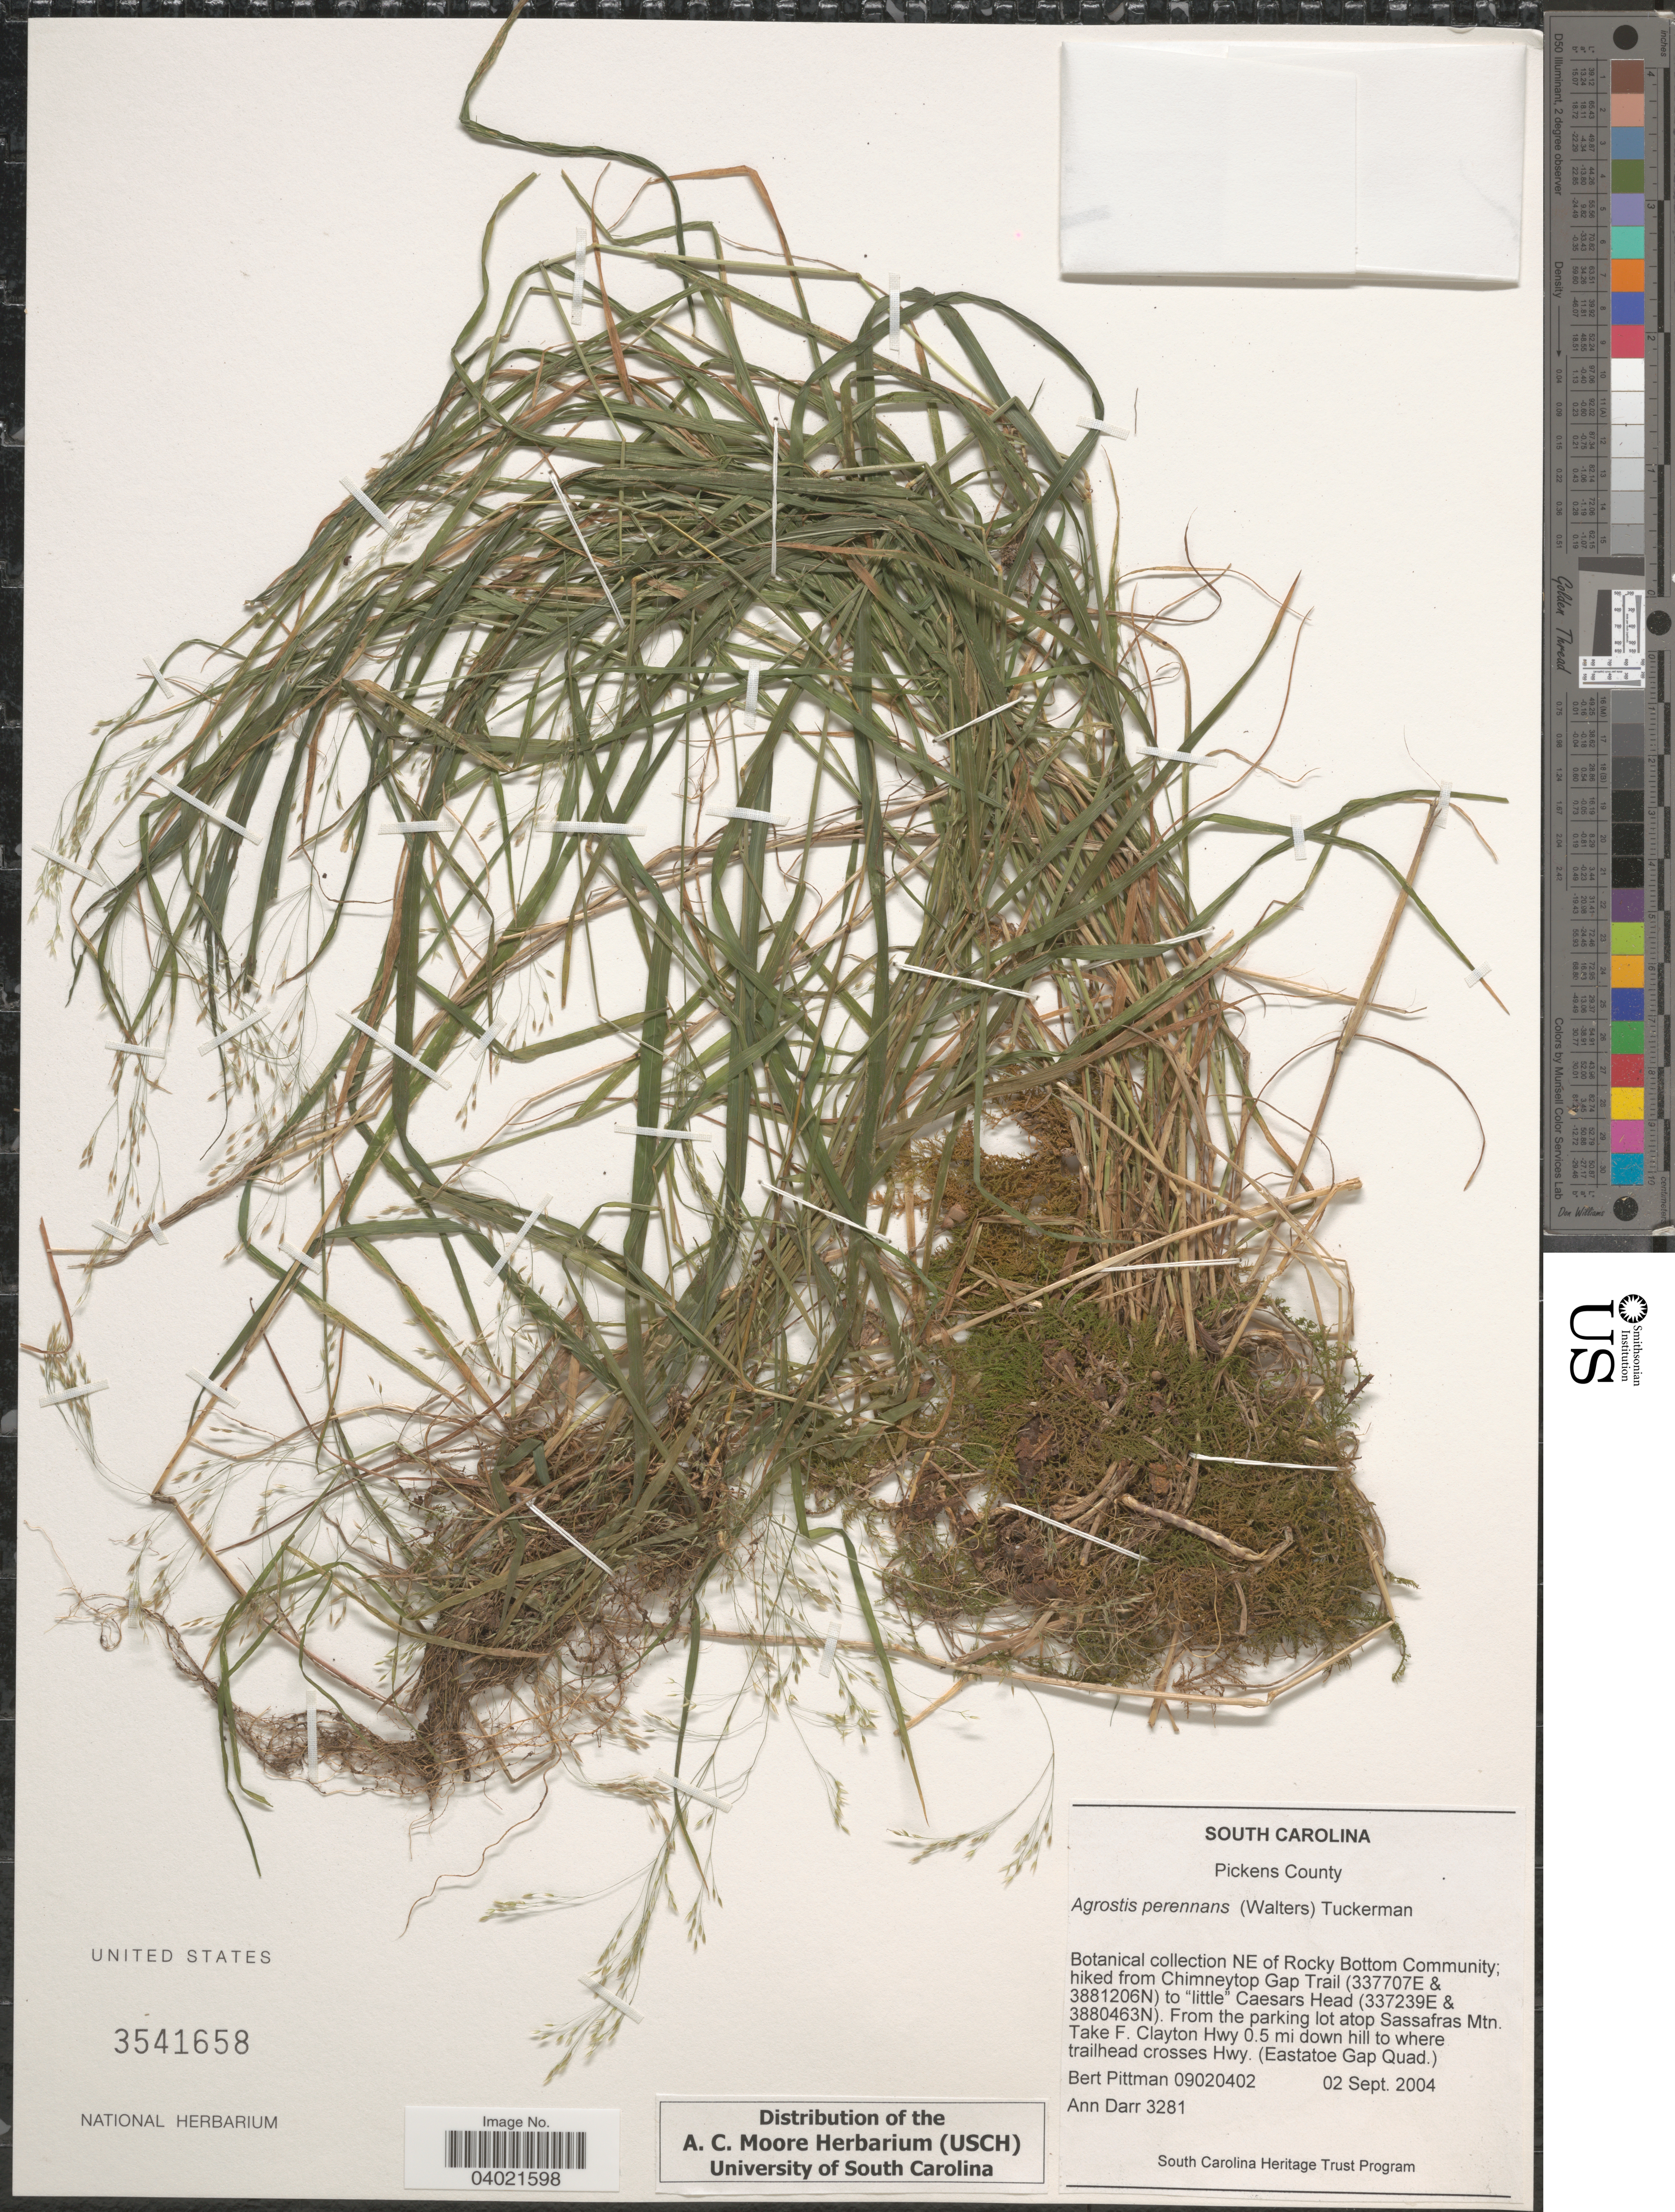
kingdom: Plantae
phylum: Tracheophyta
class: Liliopsida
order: Poales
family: Poaceae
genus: Agrostis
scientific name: Agrostis perennans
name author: (Walter) Tuck.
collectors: B. Pittman & A. Darr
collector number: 09020402/3281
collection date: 2004-09-02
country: United States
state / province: South Carolina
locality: Pickens County. Botanical collection NE of Rocky Bottom Community; hiked from Chimneytop Gap Trail (337707E & 3881206N) to "little" Caesars Head (337239E & 38804632N). From the parking lot atop Sassafras Mtn. Take F. Clayton Hwy 0.5 mi down hill to where trailhead crosses Hwy. (Eastatoe Gap Quad.).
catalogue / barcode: US 3541658